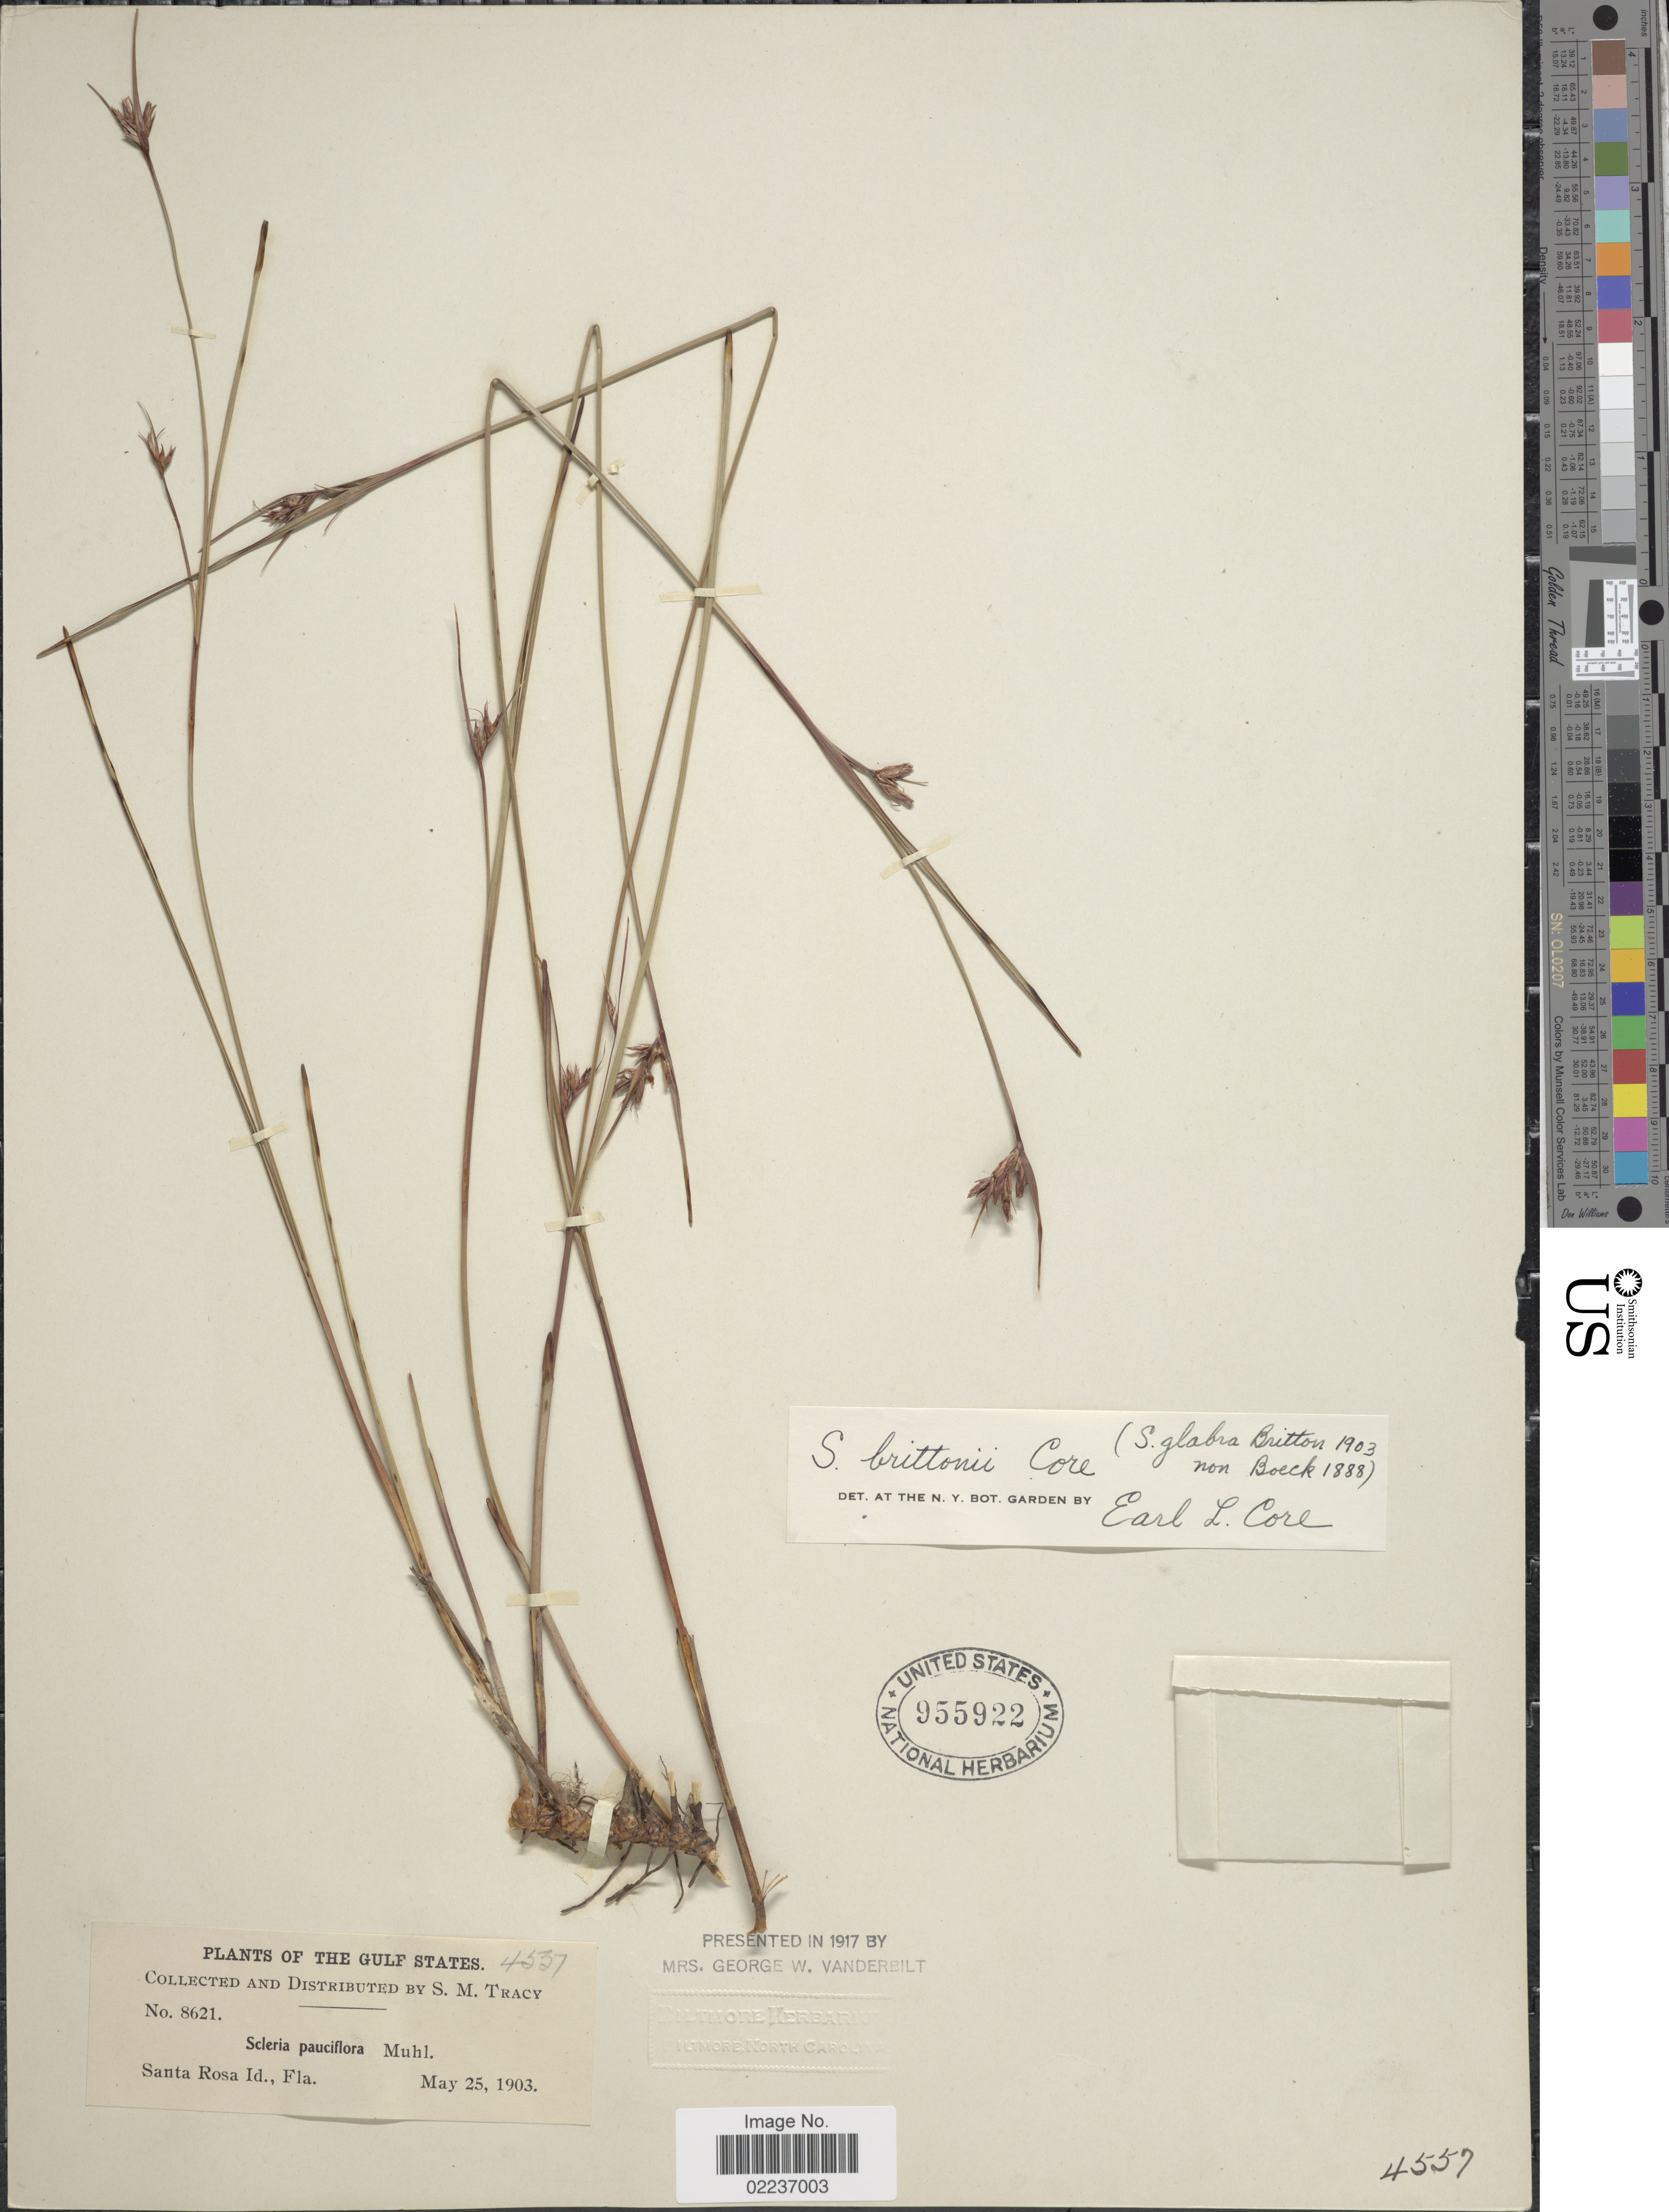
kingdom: Plantae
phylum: Tracheophyta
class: Liliopsida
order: Poales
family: Cyperaceae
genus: Scleria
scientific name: Scleria brittonii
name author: Core ex Small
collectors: S. M. Tracy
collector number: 8621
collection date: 1903-05-25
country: United States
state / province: Florida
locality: Gulf States, Santa Rosa Id.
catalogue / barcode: US 955922